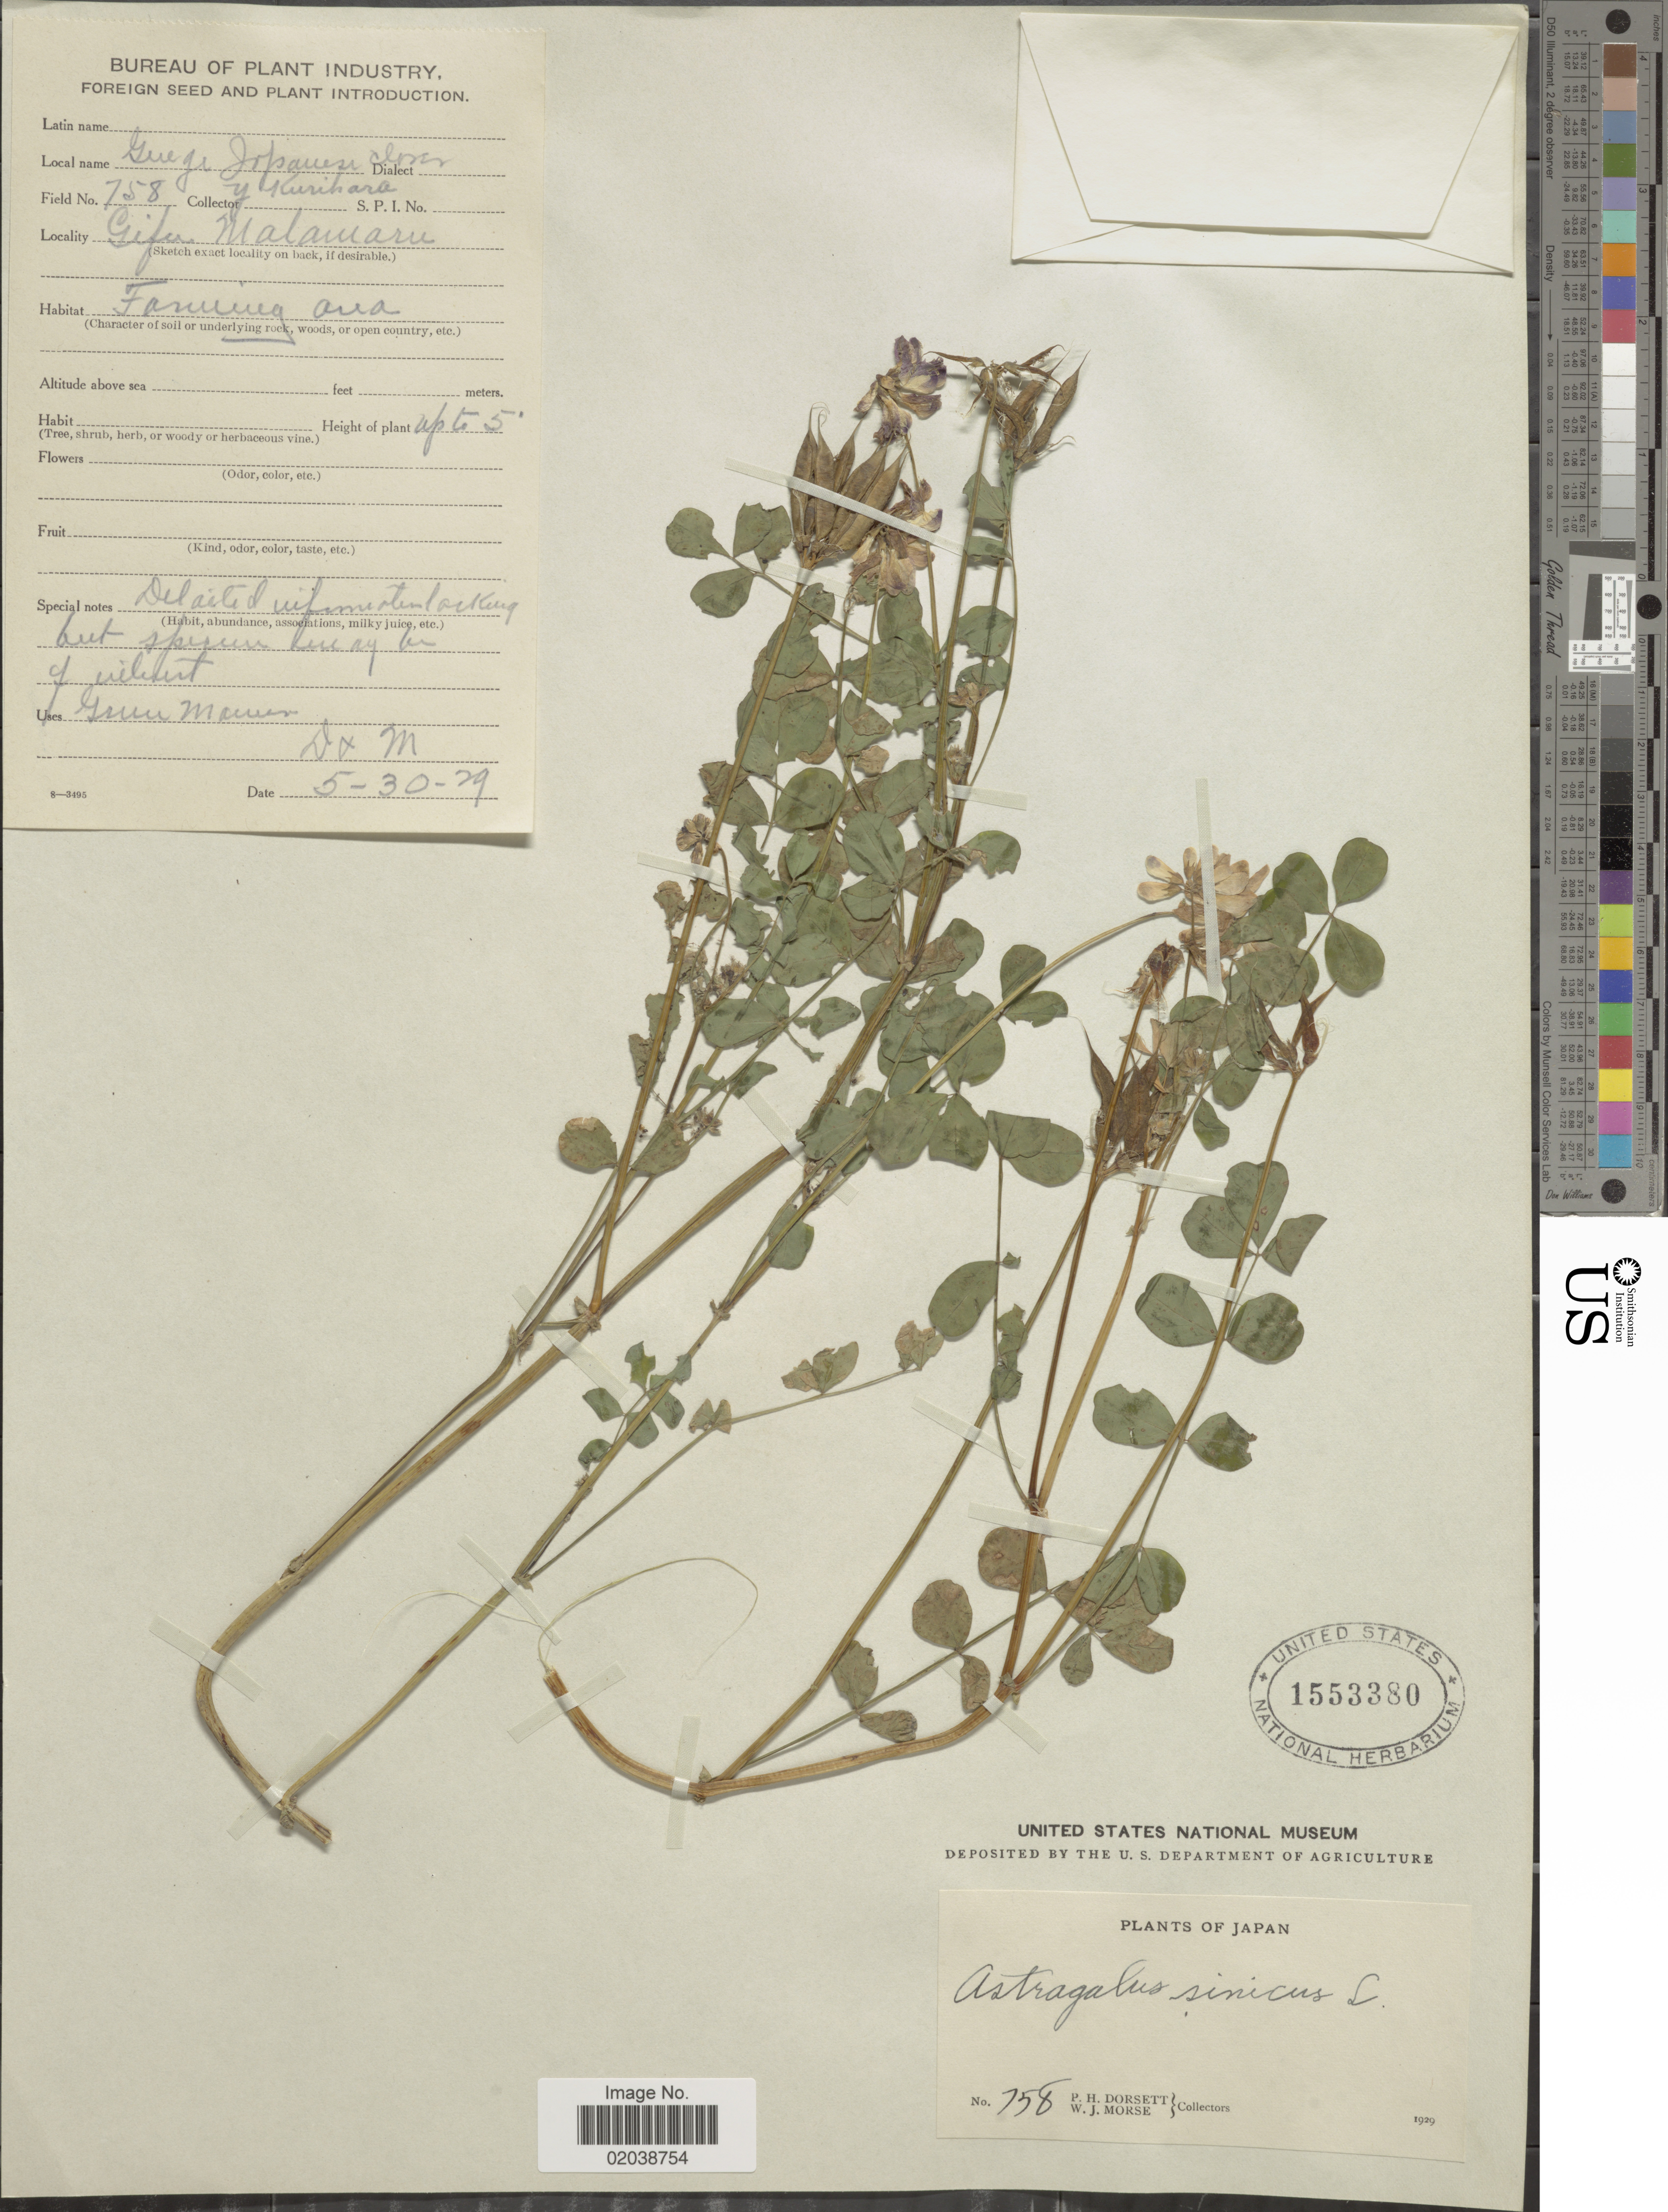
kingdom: Plantae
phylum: Tracheophyta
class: Magnoliopsida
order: Fabales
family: Fabaceae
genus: Astragalus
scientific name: Astragalus sinicus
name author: L.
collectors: P. H. Dorsett & W. J. Morse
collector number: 758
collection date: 1929-05-30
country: Japan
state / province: Gihu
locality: Gifu, Matamaru, Farming area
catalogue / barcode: US 1553380